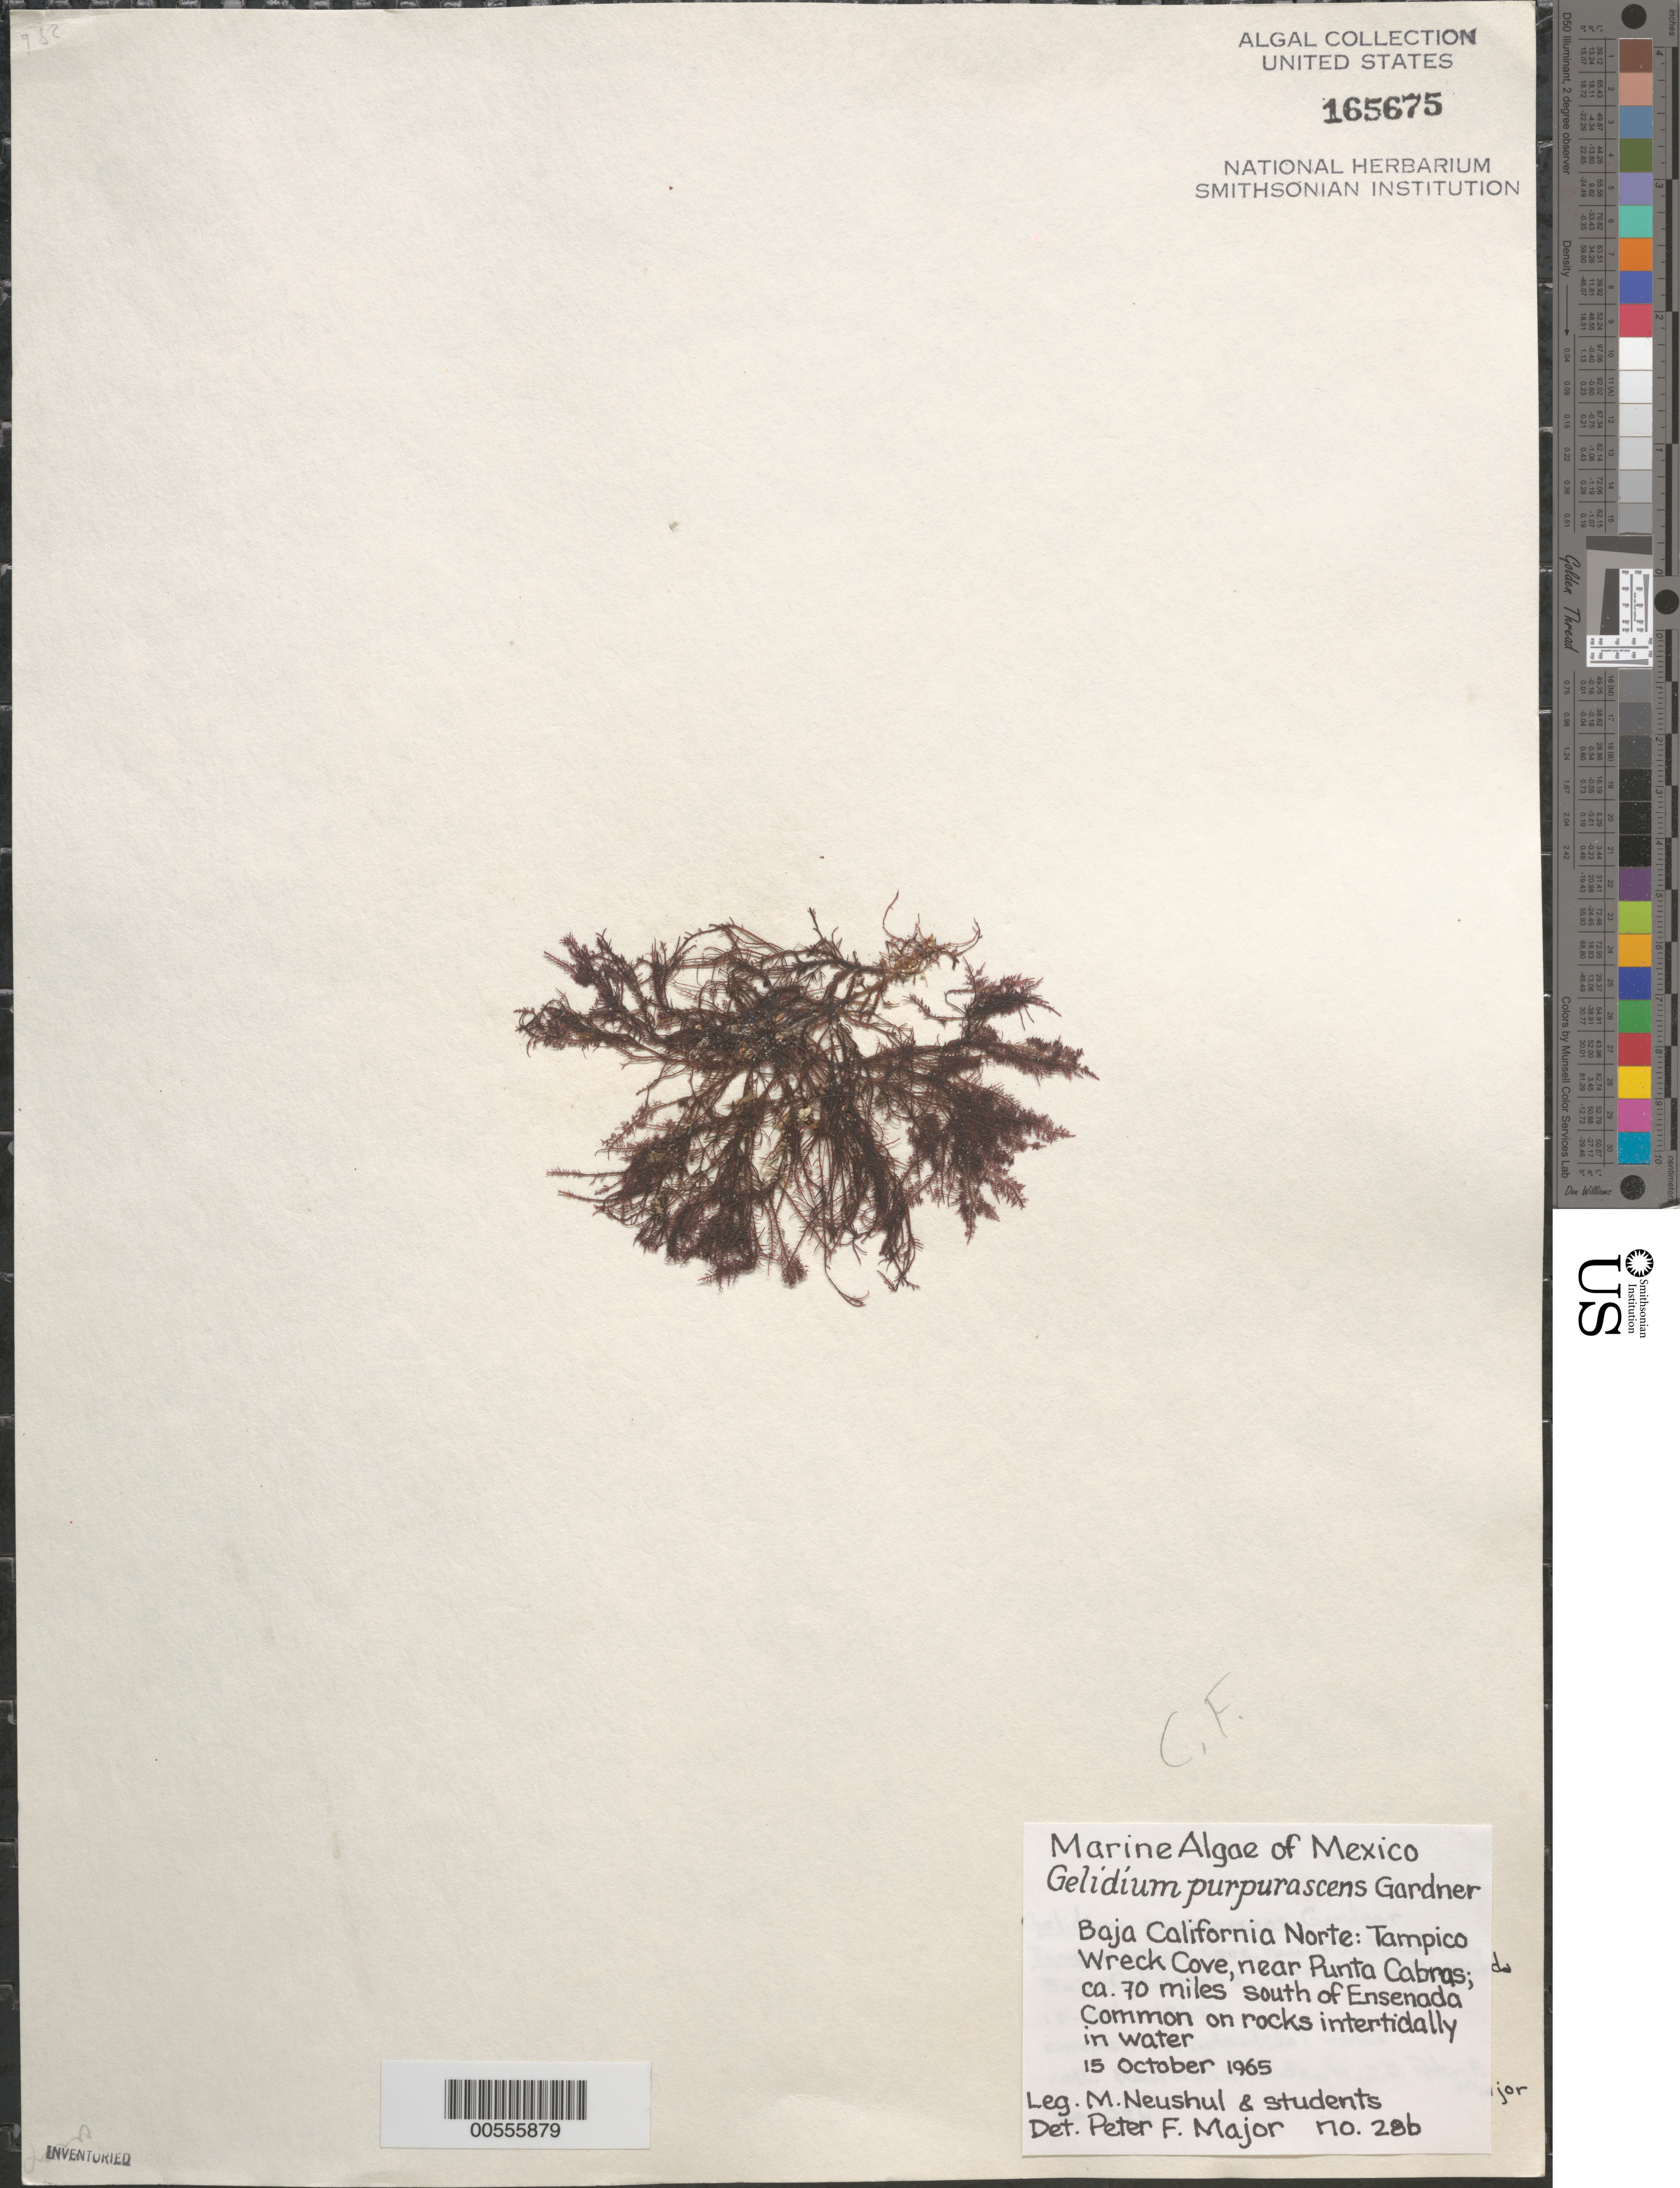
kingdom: Plantae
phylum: Rhodophyta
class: Florideophyceae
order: Gelidiales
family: Gelidiaceae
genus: Gelidium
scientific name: Gelidium purpurascens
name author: N.L. Gardner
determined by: Major, P. F.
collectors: M. Neushul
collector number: Major 28b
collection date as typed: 15 Oct 1965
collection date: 1965-10-15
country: Mexico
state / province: Baja California Norte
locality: Tampico Wreck Cove, near Punta Cabras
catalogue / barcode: US 165675